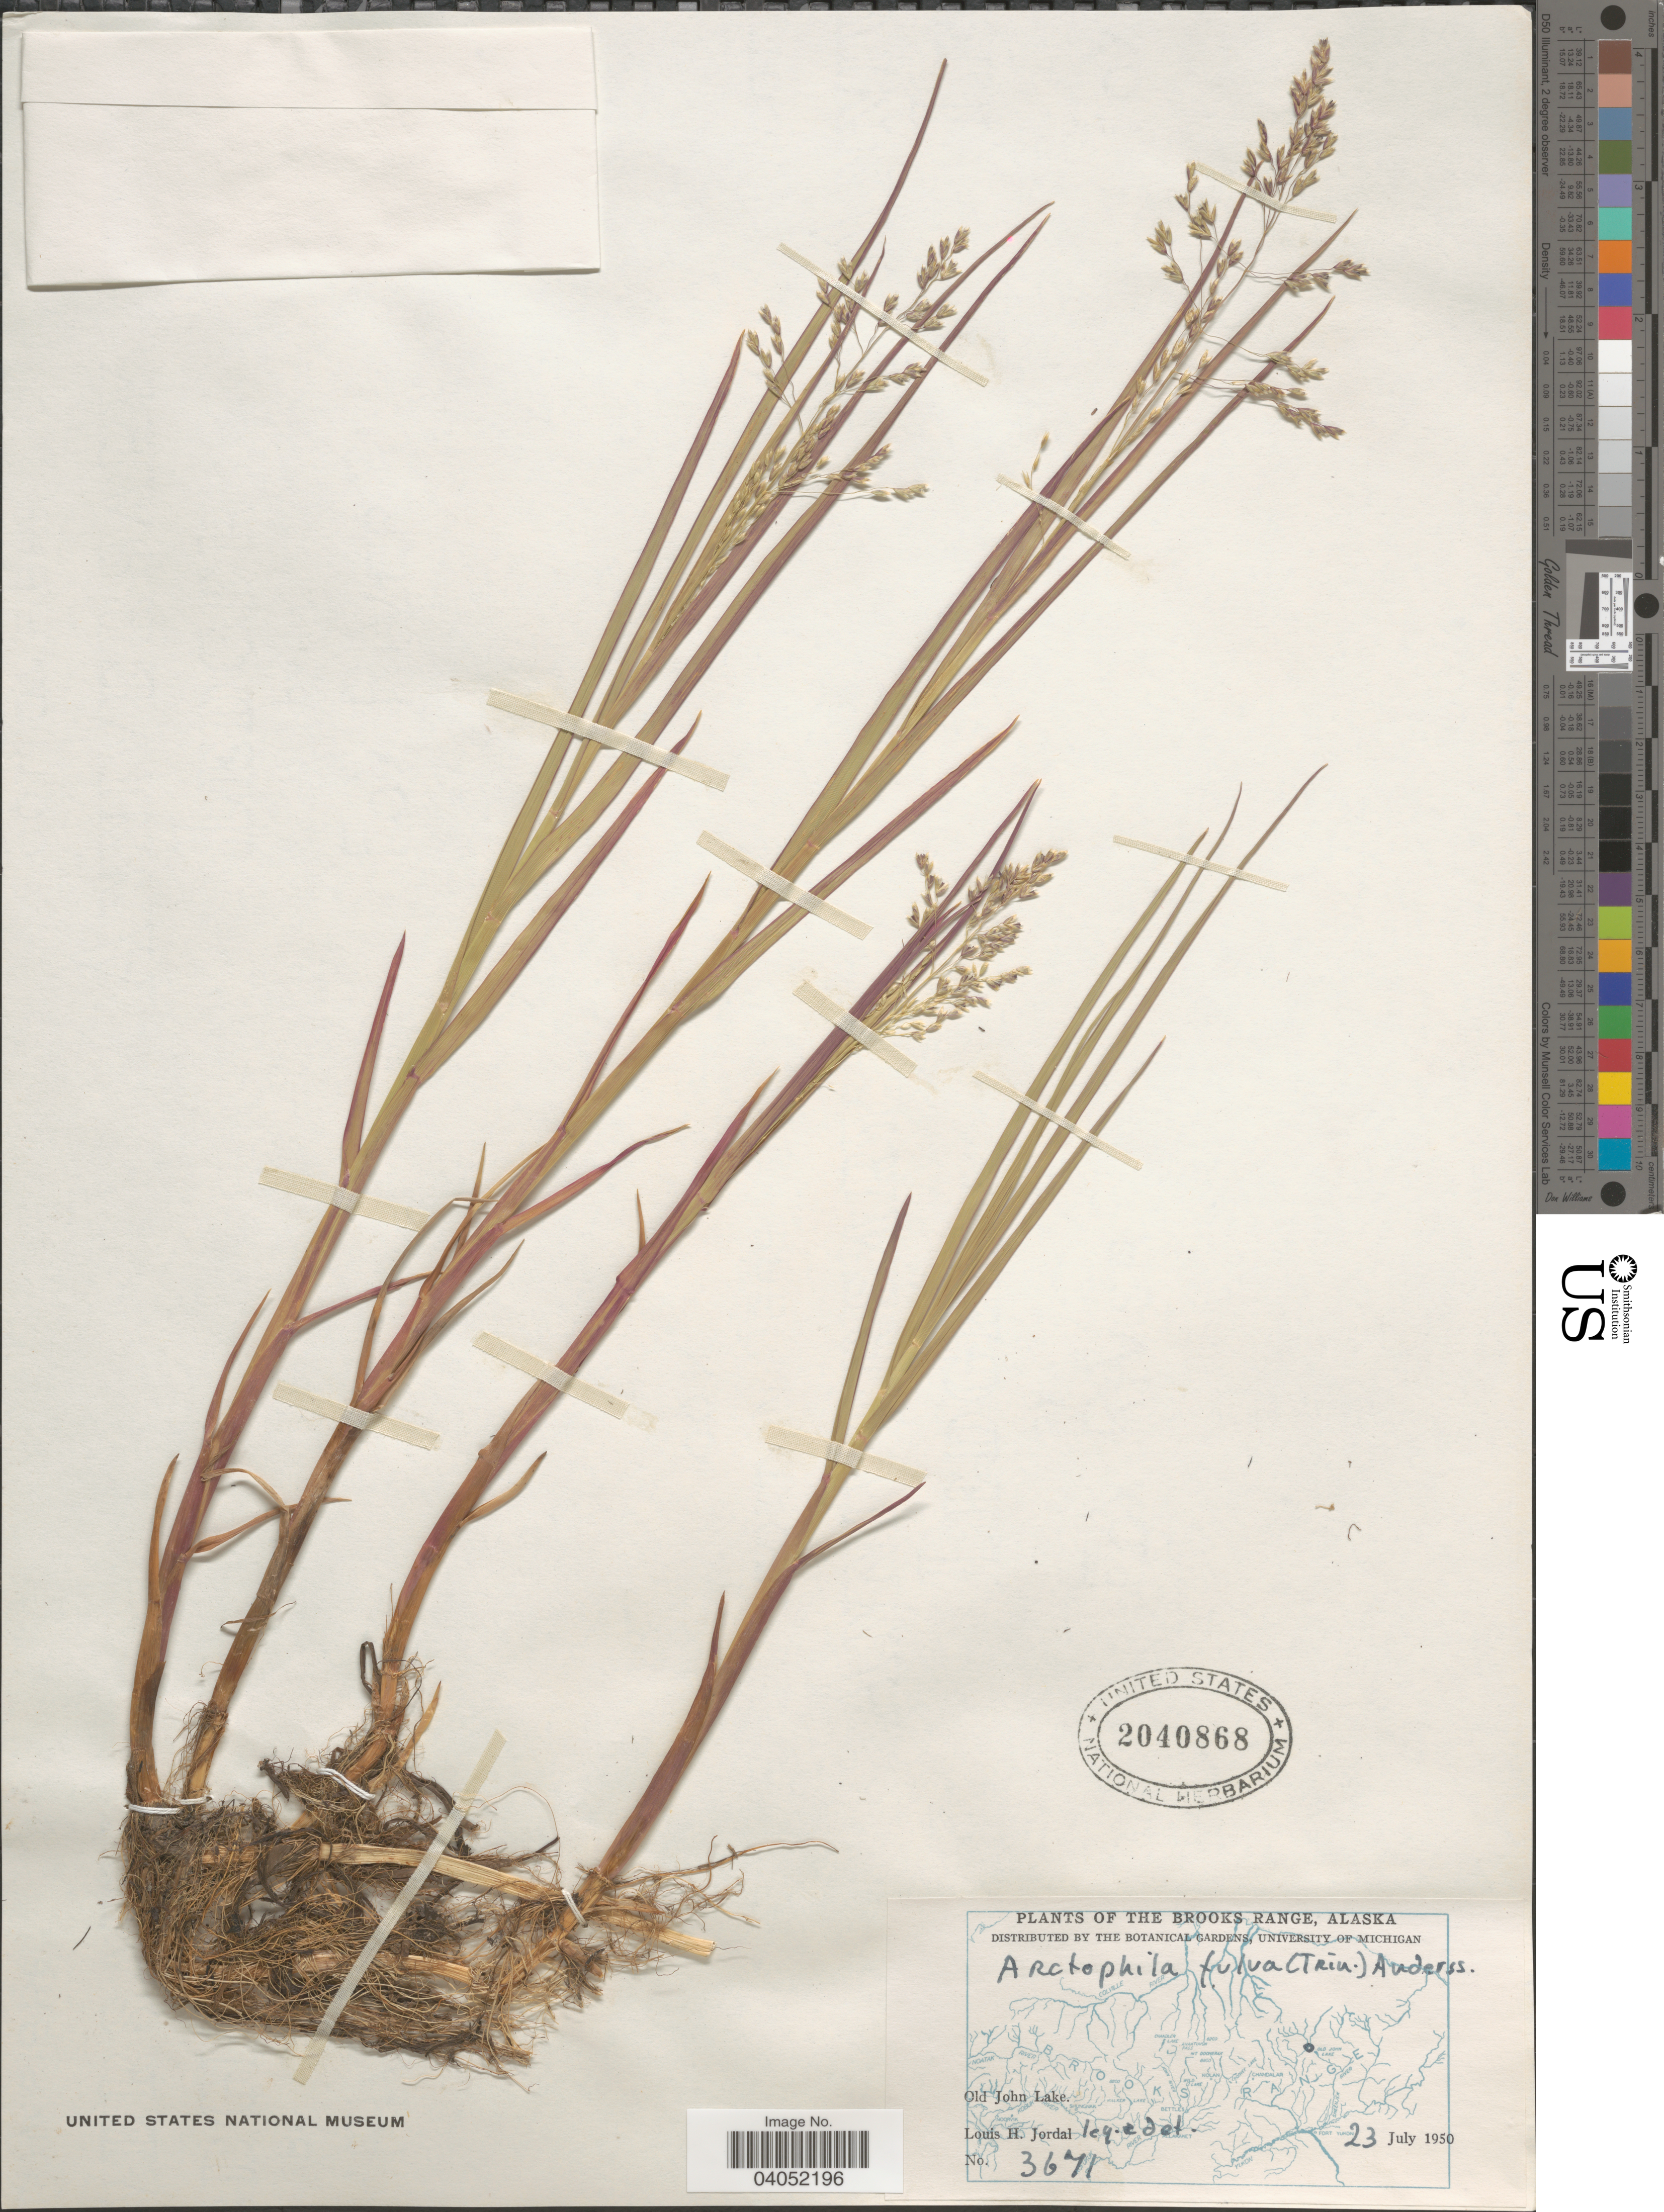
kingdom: Plantae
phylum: Tracheophyta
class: Liliopsida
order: Poales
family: Poaceae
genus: Arctophila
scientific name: Arctophila fulva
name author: (Trin.) Andersson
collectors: L. Jordal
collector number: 3671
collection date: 1950-07-23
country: United States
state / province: Alaska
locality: The Brooks Range. Old John Lake.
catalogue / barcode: US 2040868